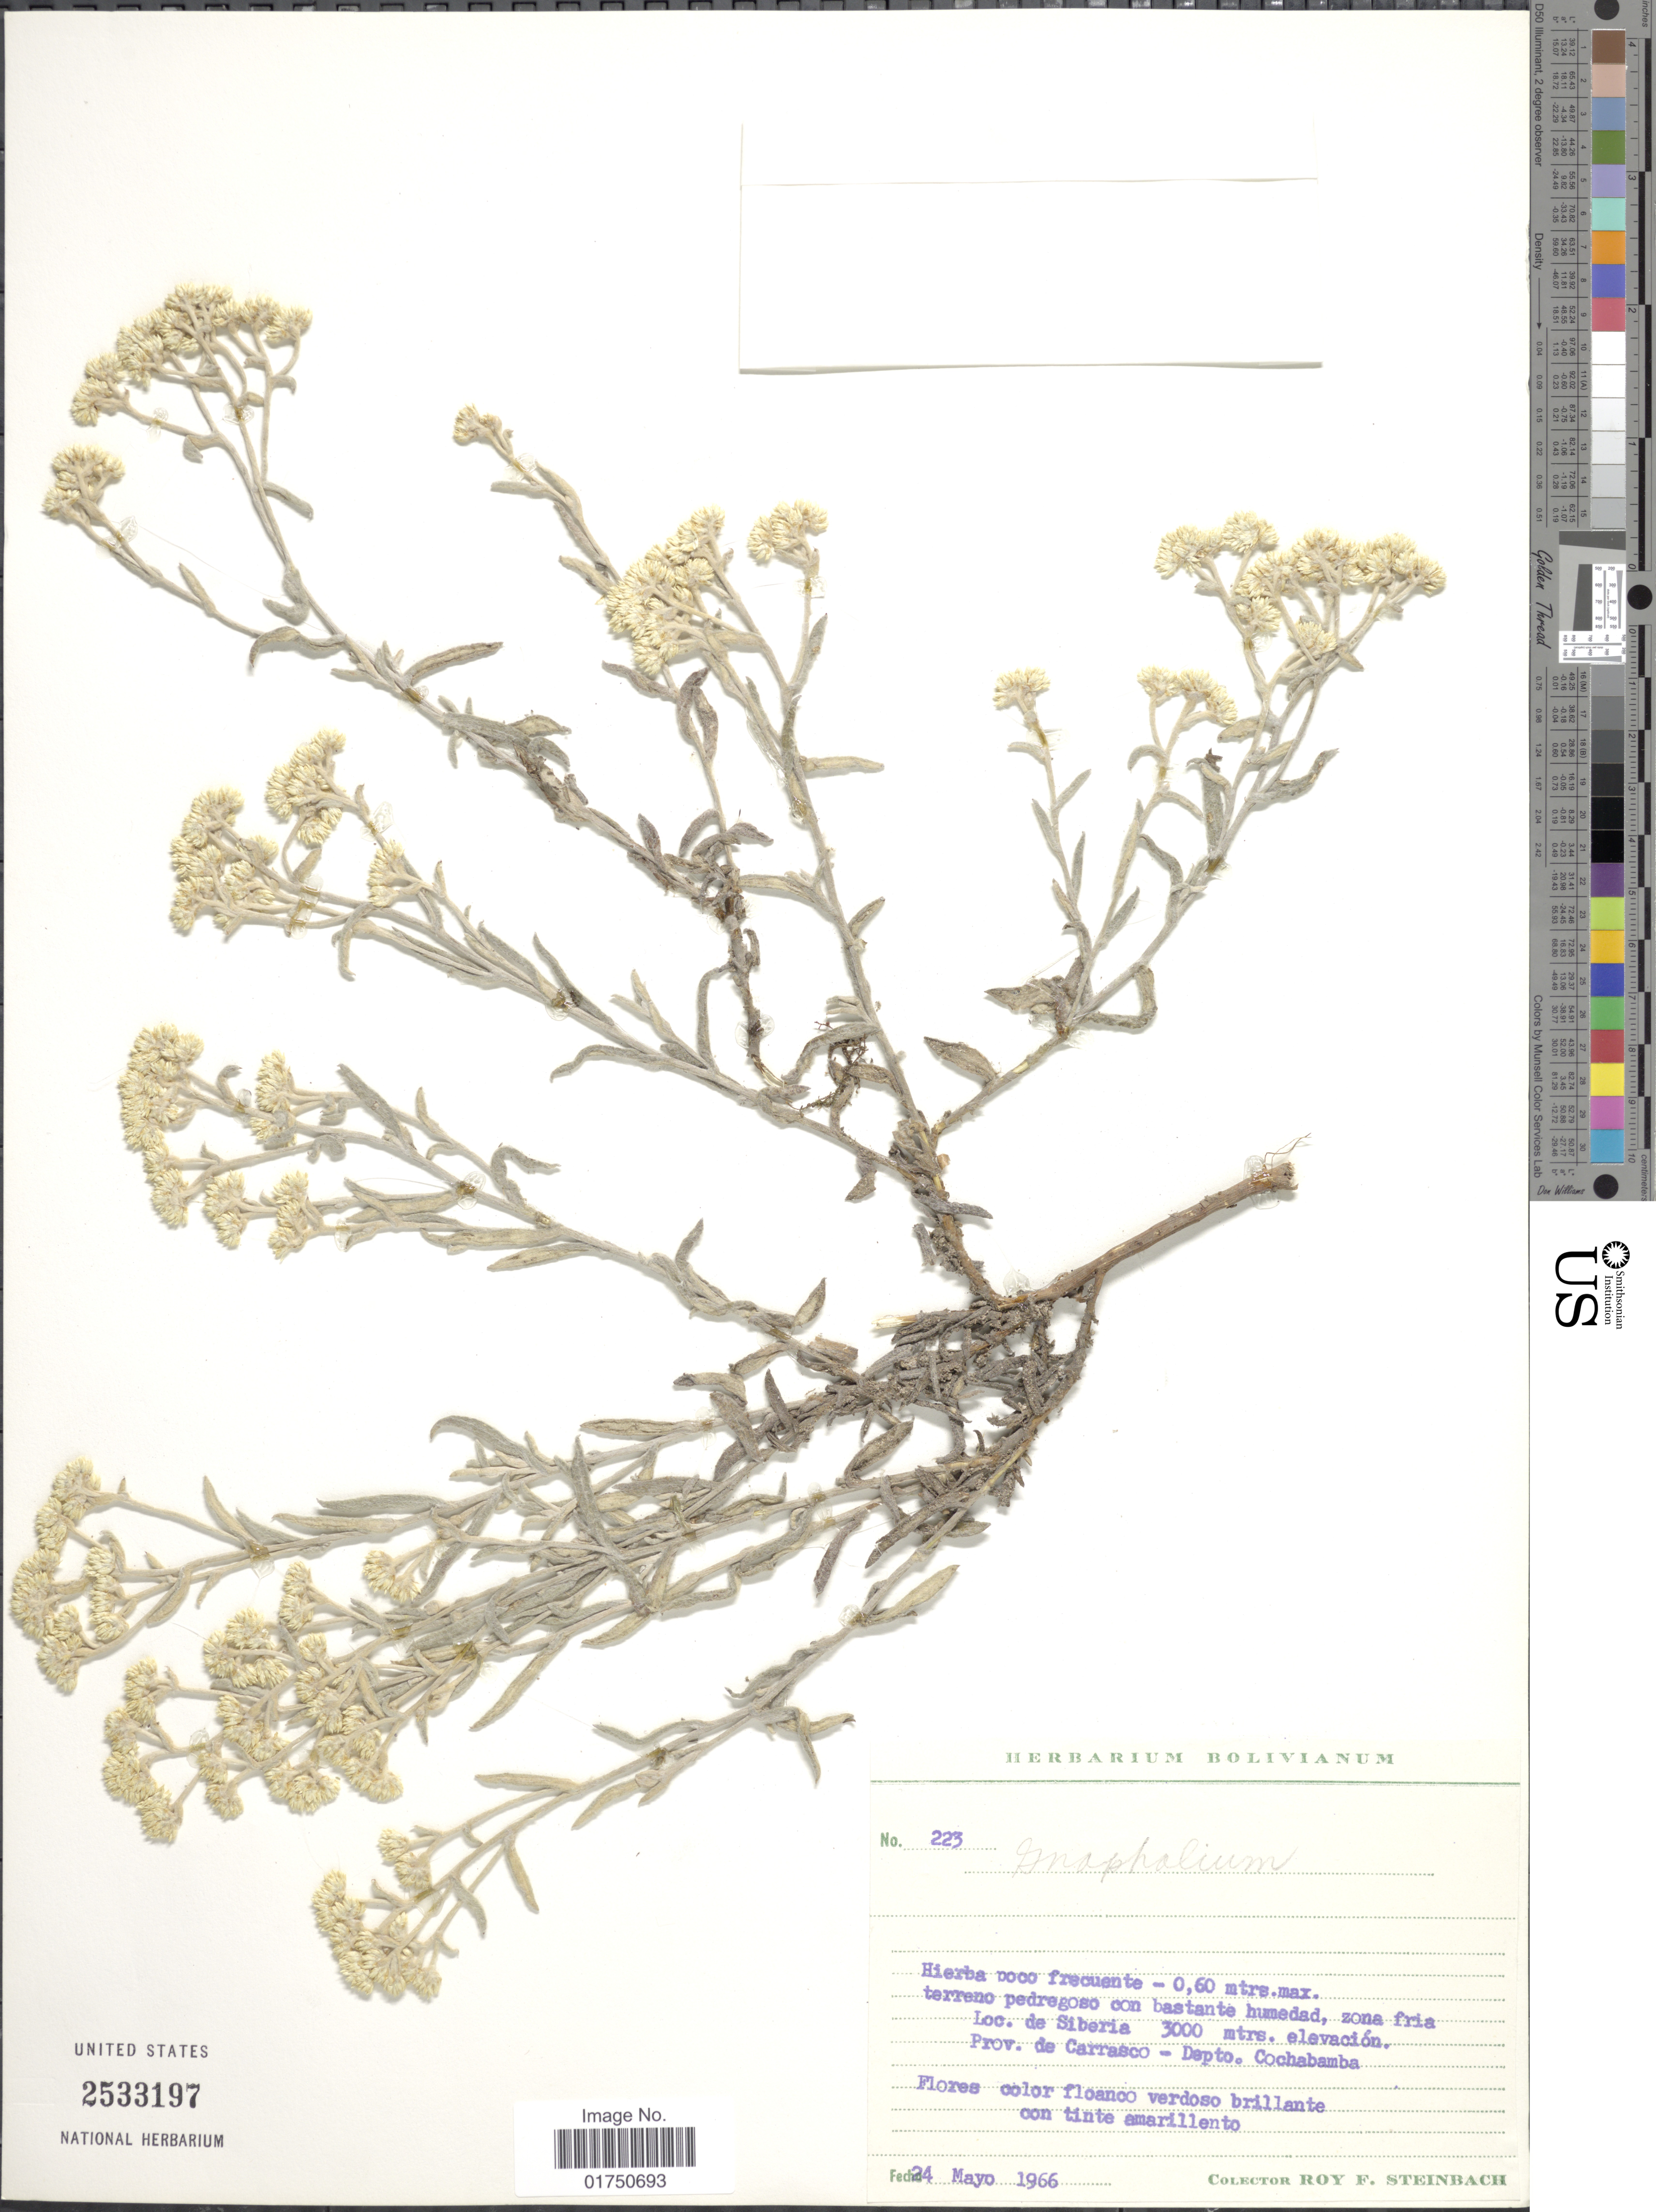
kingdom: Plantae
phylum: Tracheophyta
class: Magnoliopsida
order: Asterales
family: Asteraceae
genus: Achyrocline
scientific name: Achyrocline sp.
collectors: R. F. Steinbach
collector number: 223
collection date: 1966-05-24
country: Bolivia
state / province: Cochabamba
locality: De Siberia. Prov. de Carrasco - Depto. Cochabamba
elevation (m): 3000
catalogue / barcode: US 2533197